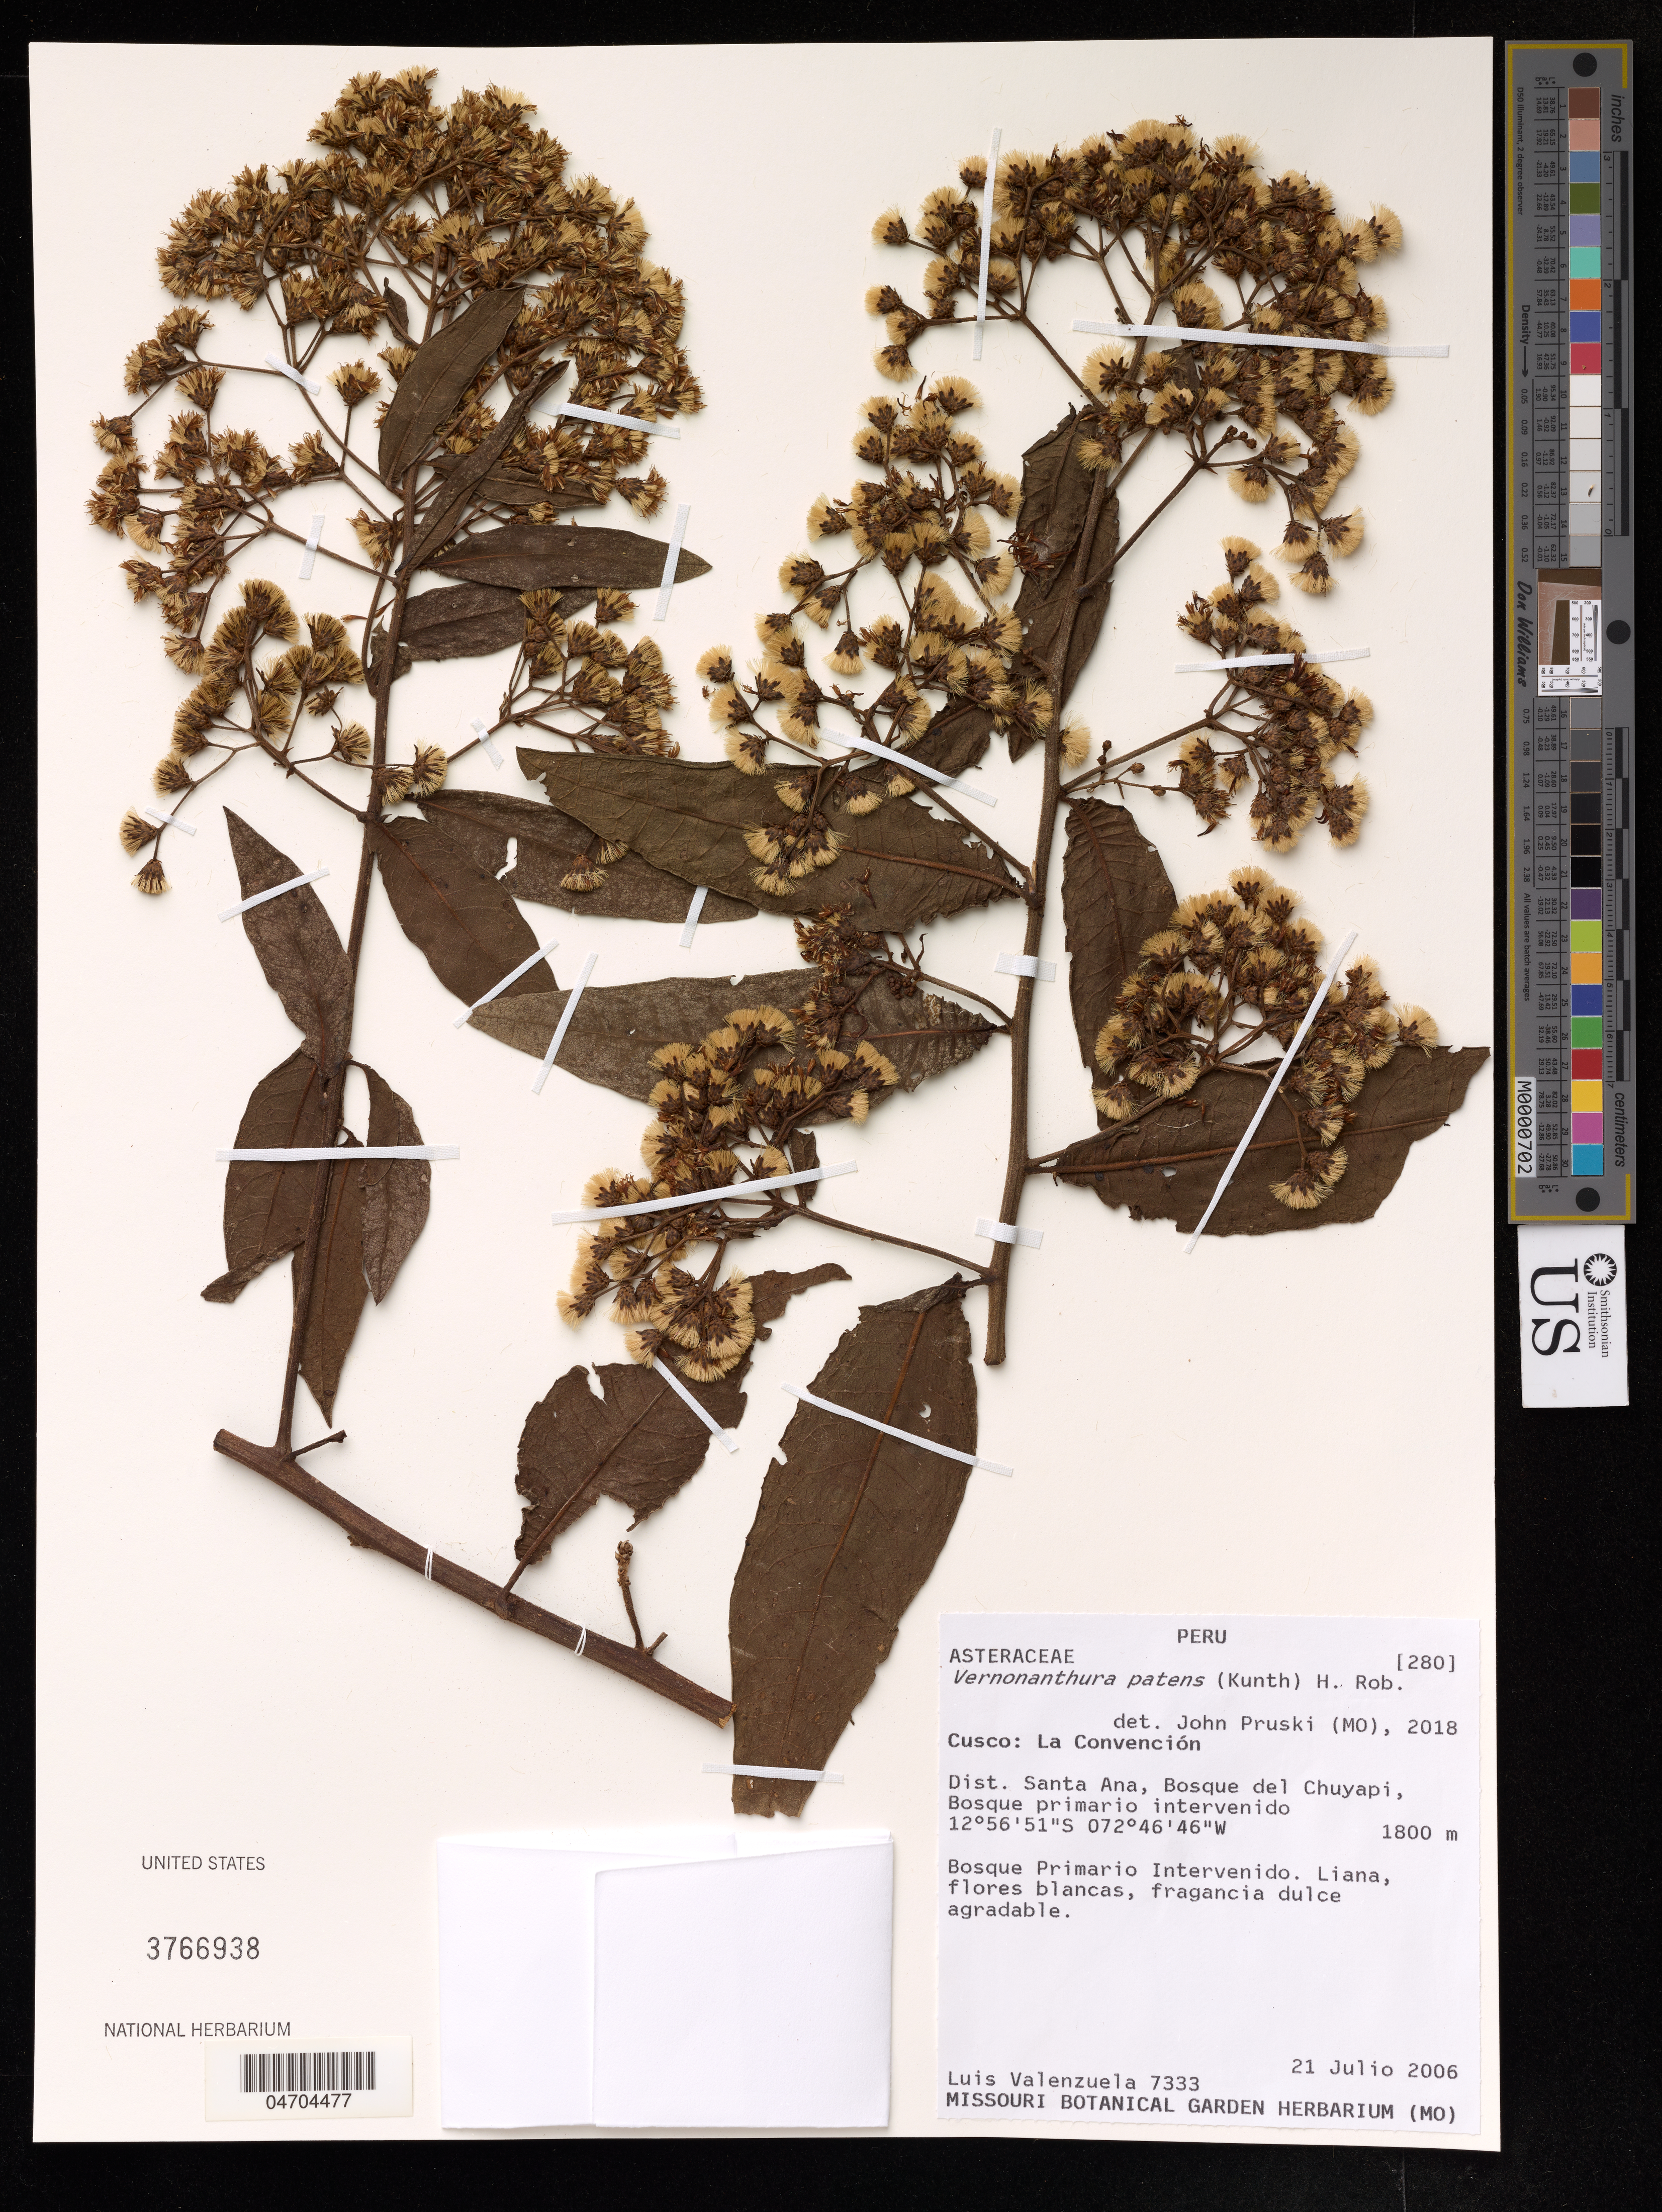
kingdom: Plantae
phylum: Tracheophyta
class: Magnoliopsida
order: Asterales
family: Asteraceae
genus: Vernonanthura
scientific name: Vernonanthura patens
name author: (Kunth) H. Rob.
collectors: L. Valenzuela G.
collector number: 7333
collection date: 2006-07-21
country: El Salvador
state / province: Santa Ana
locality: Bosque del Chuyapi, Bosque primario intervenido.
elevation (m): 1800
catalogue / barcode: US 3766938